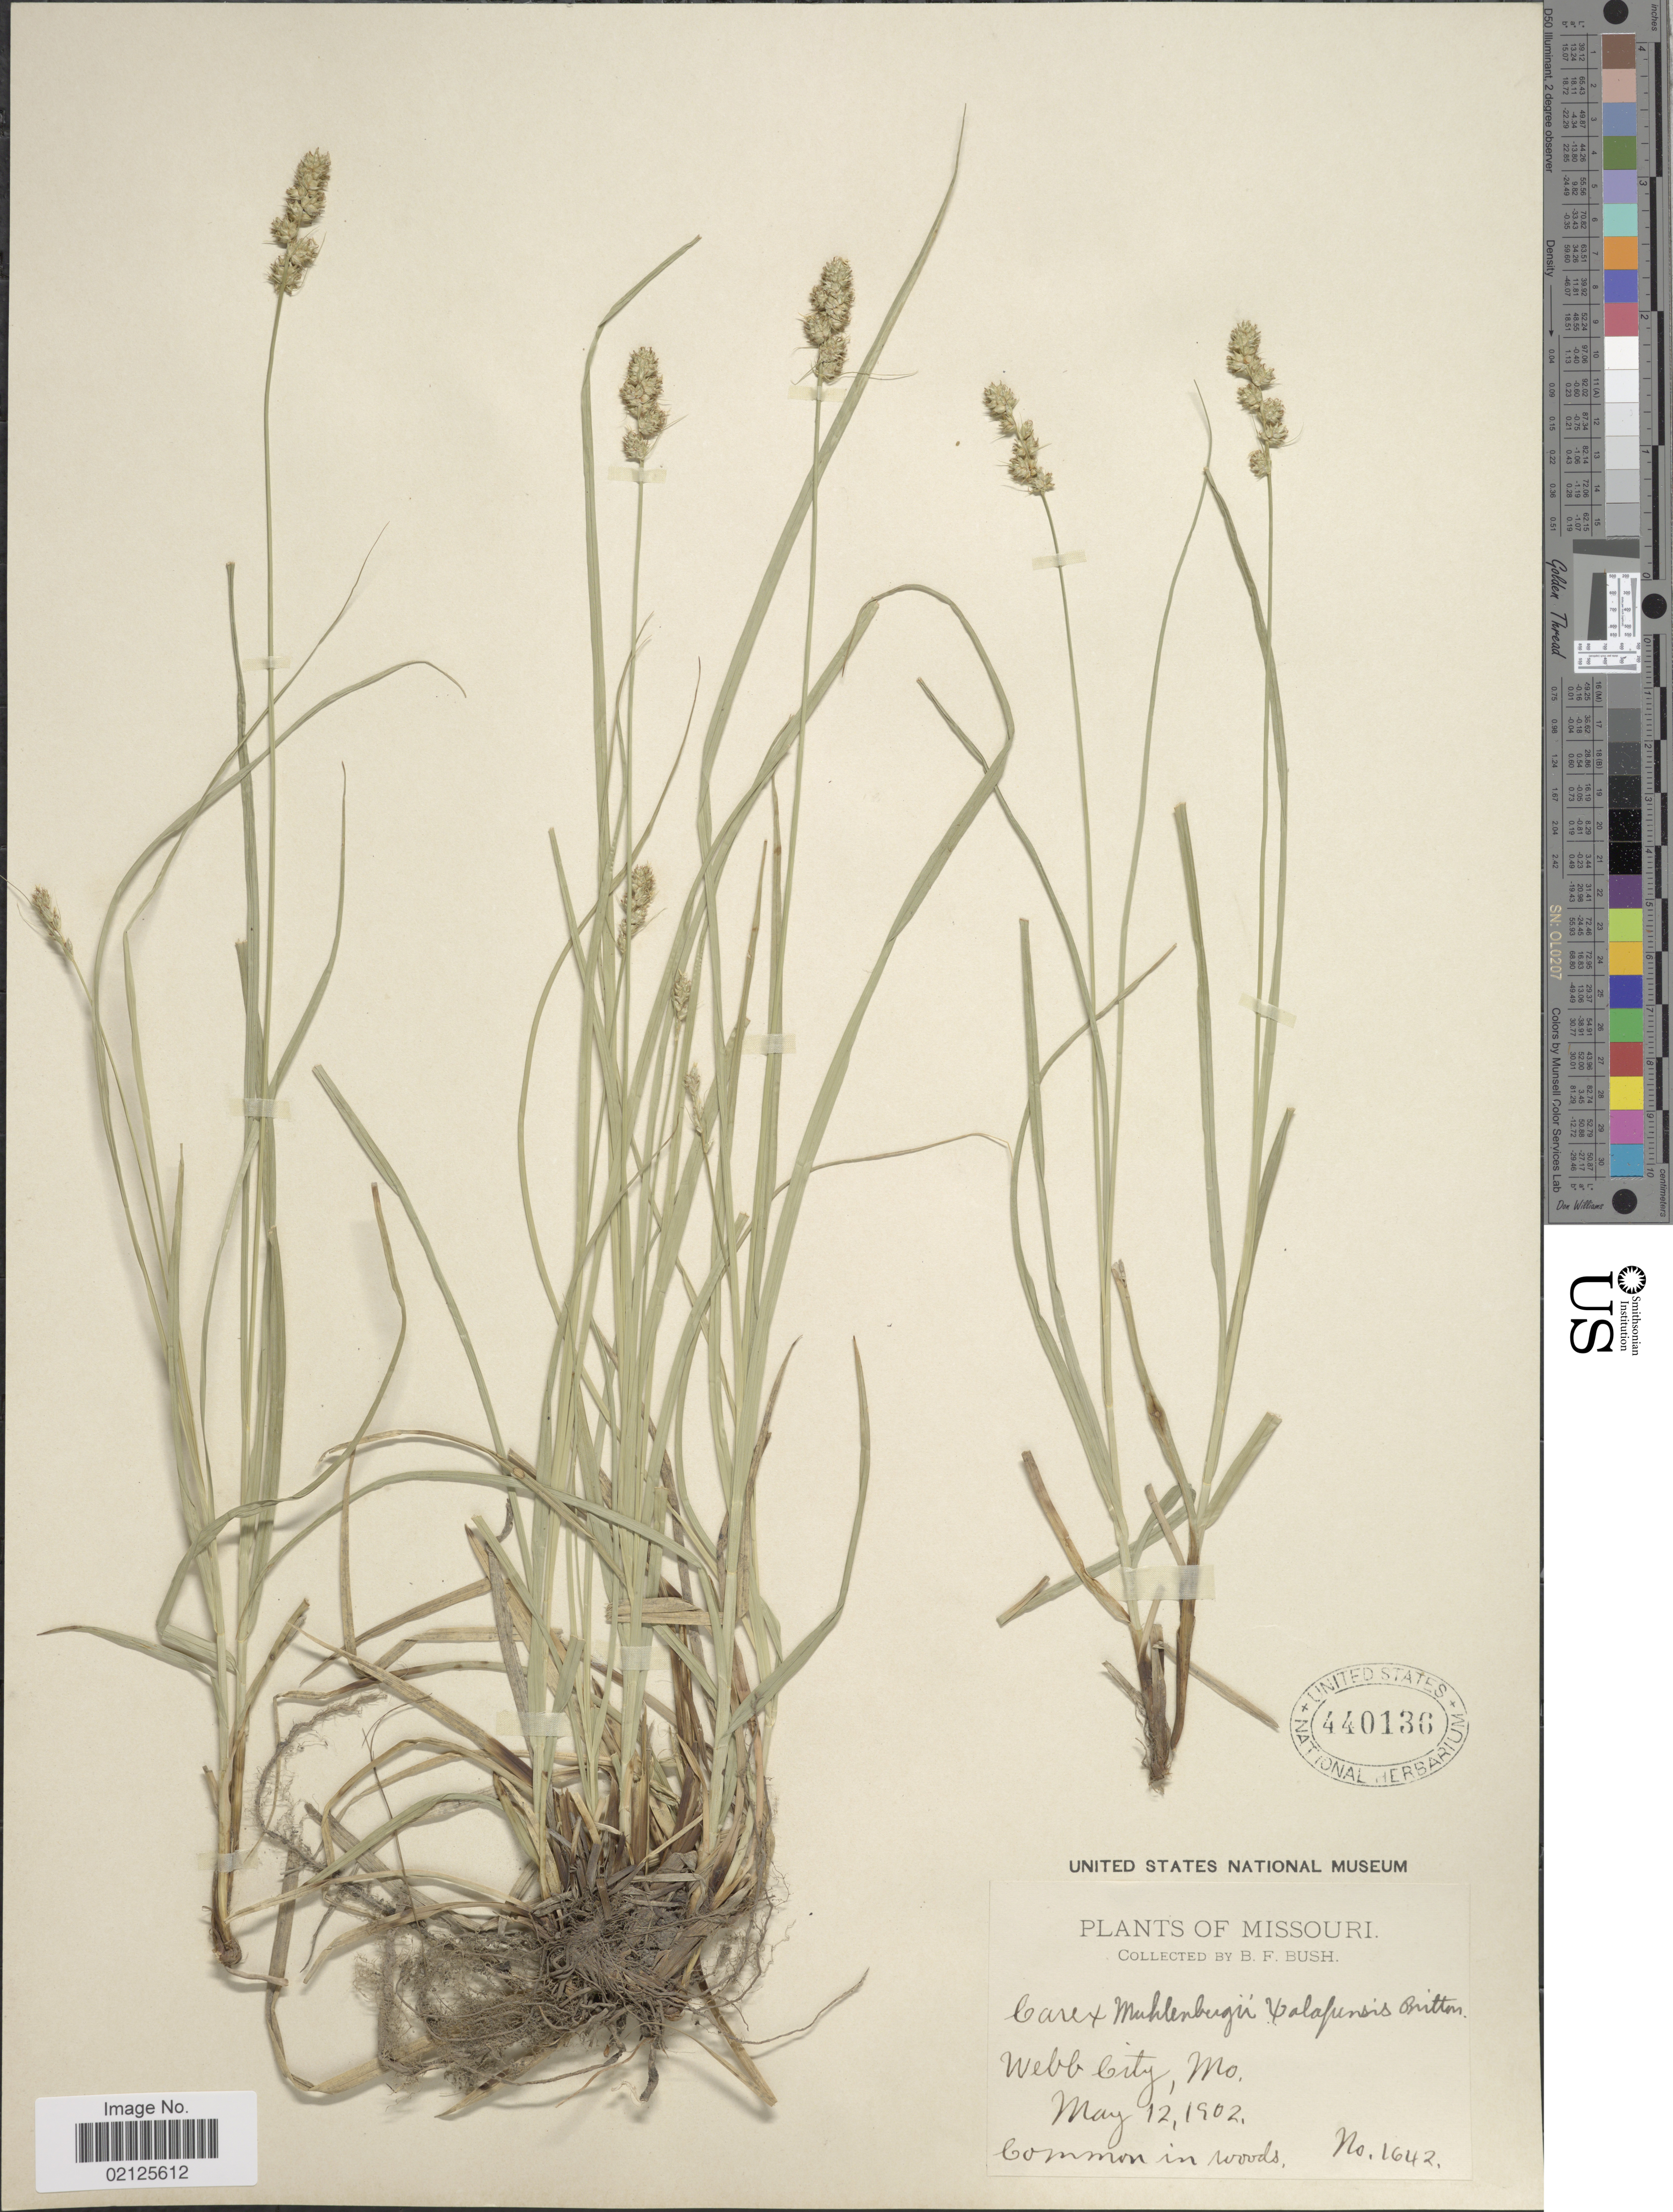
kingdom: Plantae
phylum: Tracheophyta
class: Liliopsida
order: Poales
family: Cyperaceae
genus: Carex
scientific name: Carex muehlenbergii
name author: Willd.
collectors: B. F. Bush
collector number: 1642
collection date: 1902-05-12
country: United States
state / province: Missouri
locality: Webb City, Common in woods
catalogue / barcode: US 440136